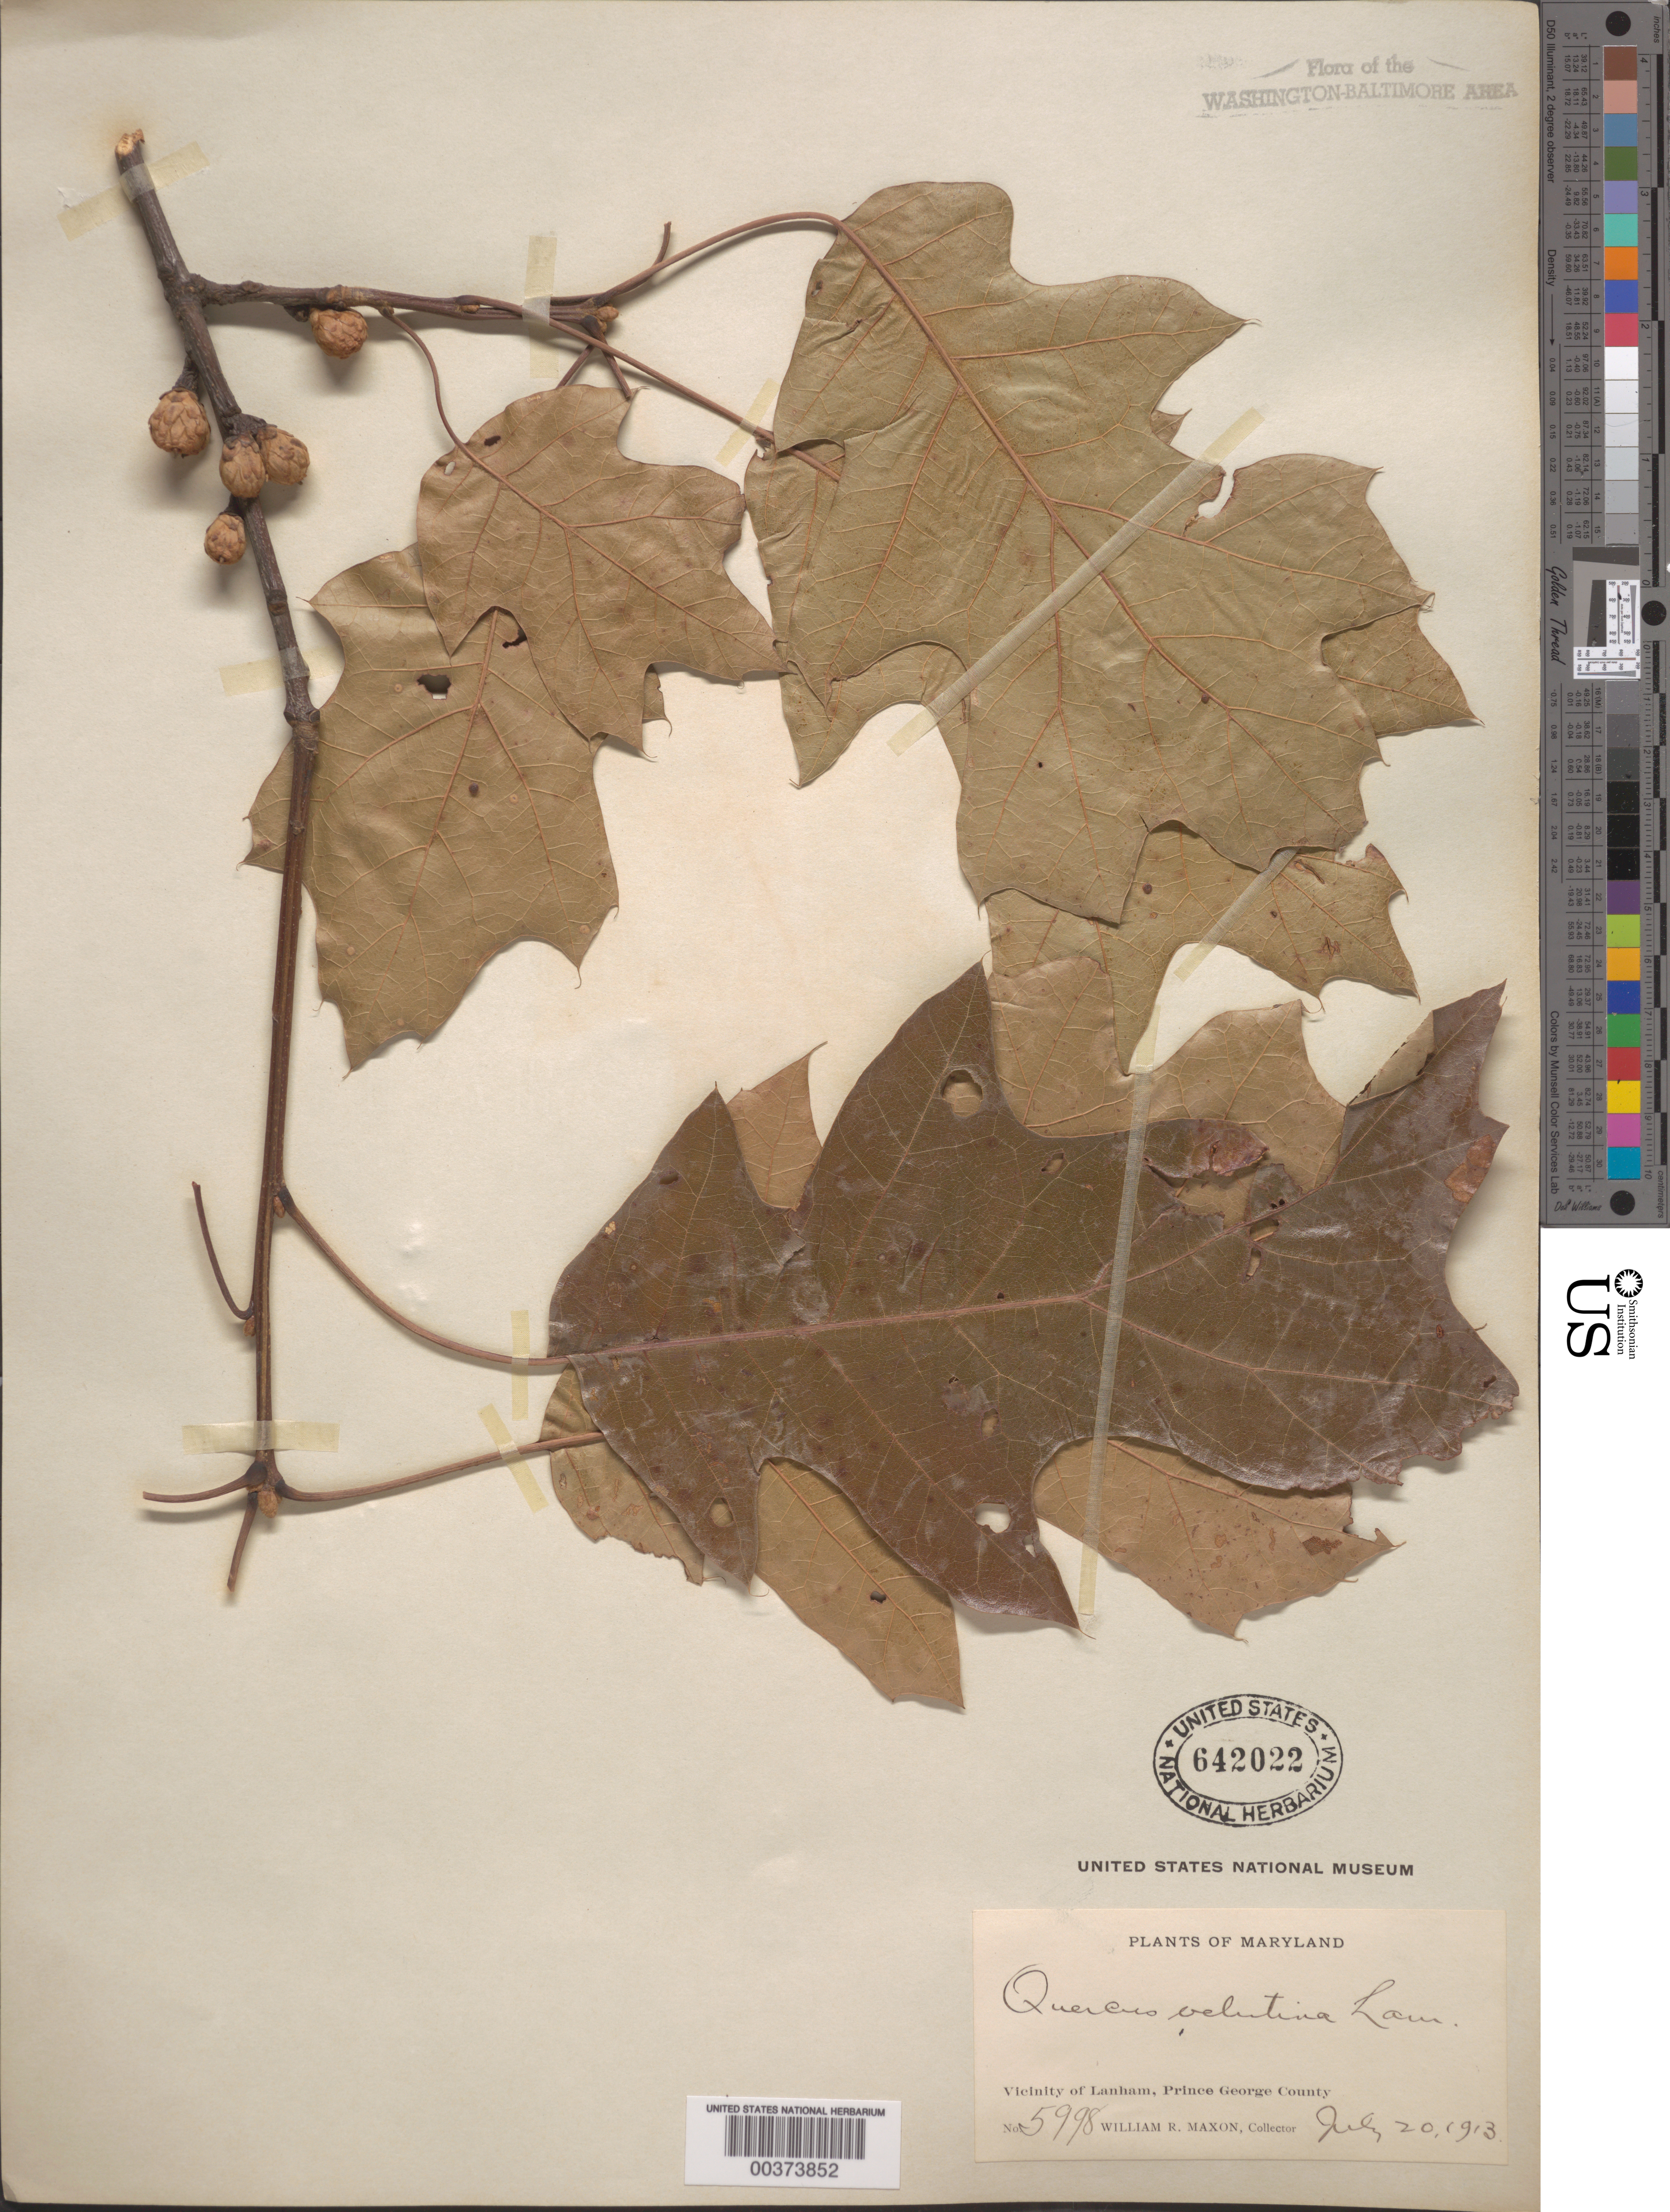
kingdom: Plantae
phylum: Tracheophyta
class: Magnoliopsida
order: Fagales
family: Fagaceae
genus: Quercus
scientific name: Quercus velutina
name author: Lam.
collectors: W. R. Maxon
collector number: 5998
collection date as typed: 20 Jul 1913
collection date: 1913-07-20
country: United States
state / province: Maryland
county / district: Prince George's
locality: Lanham vicinity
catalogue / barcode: US 642022